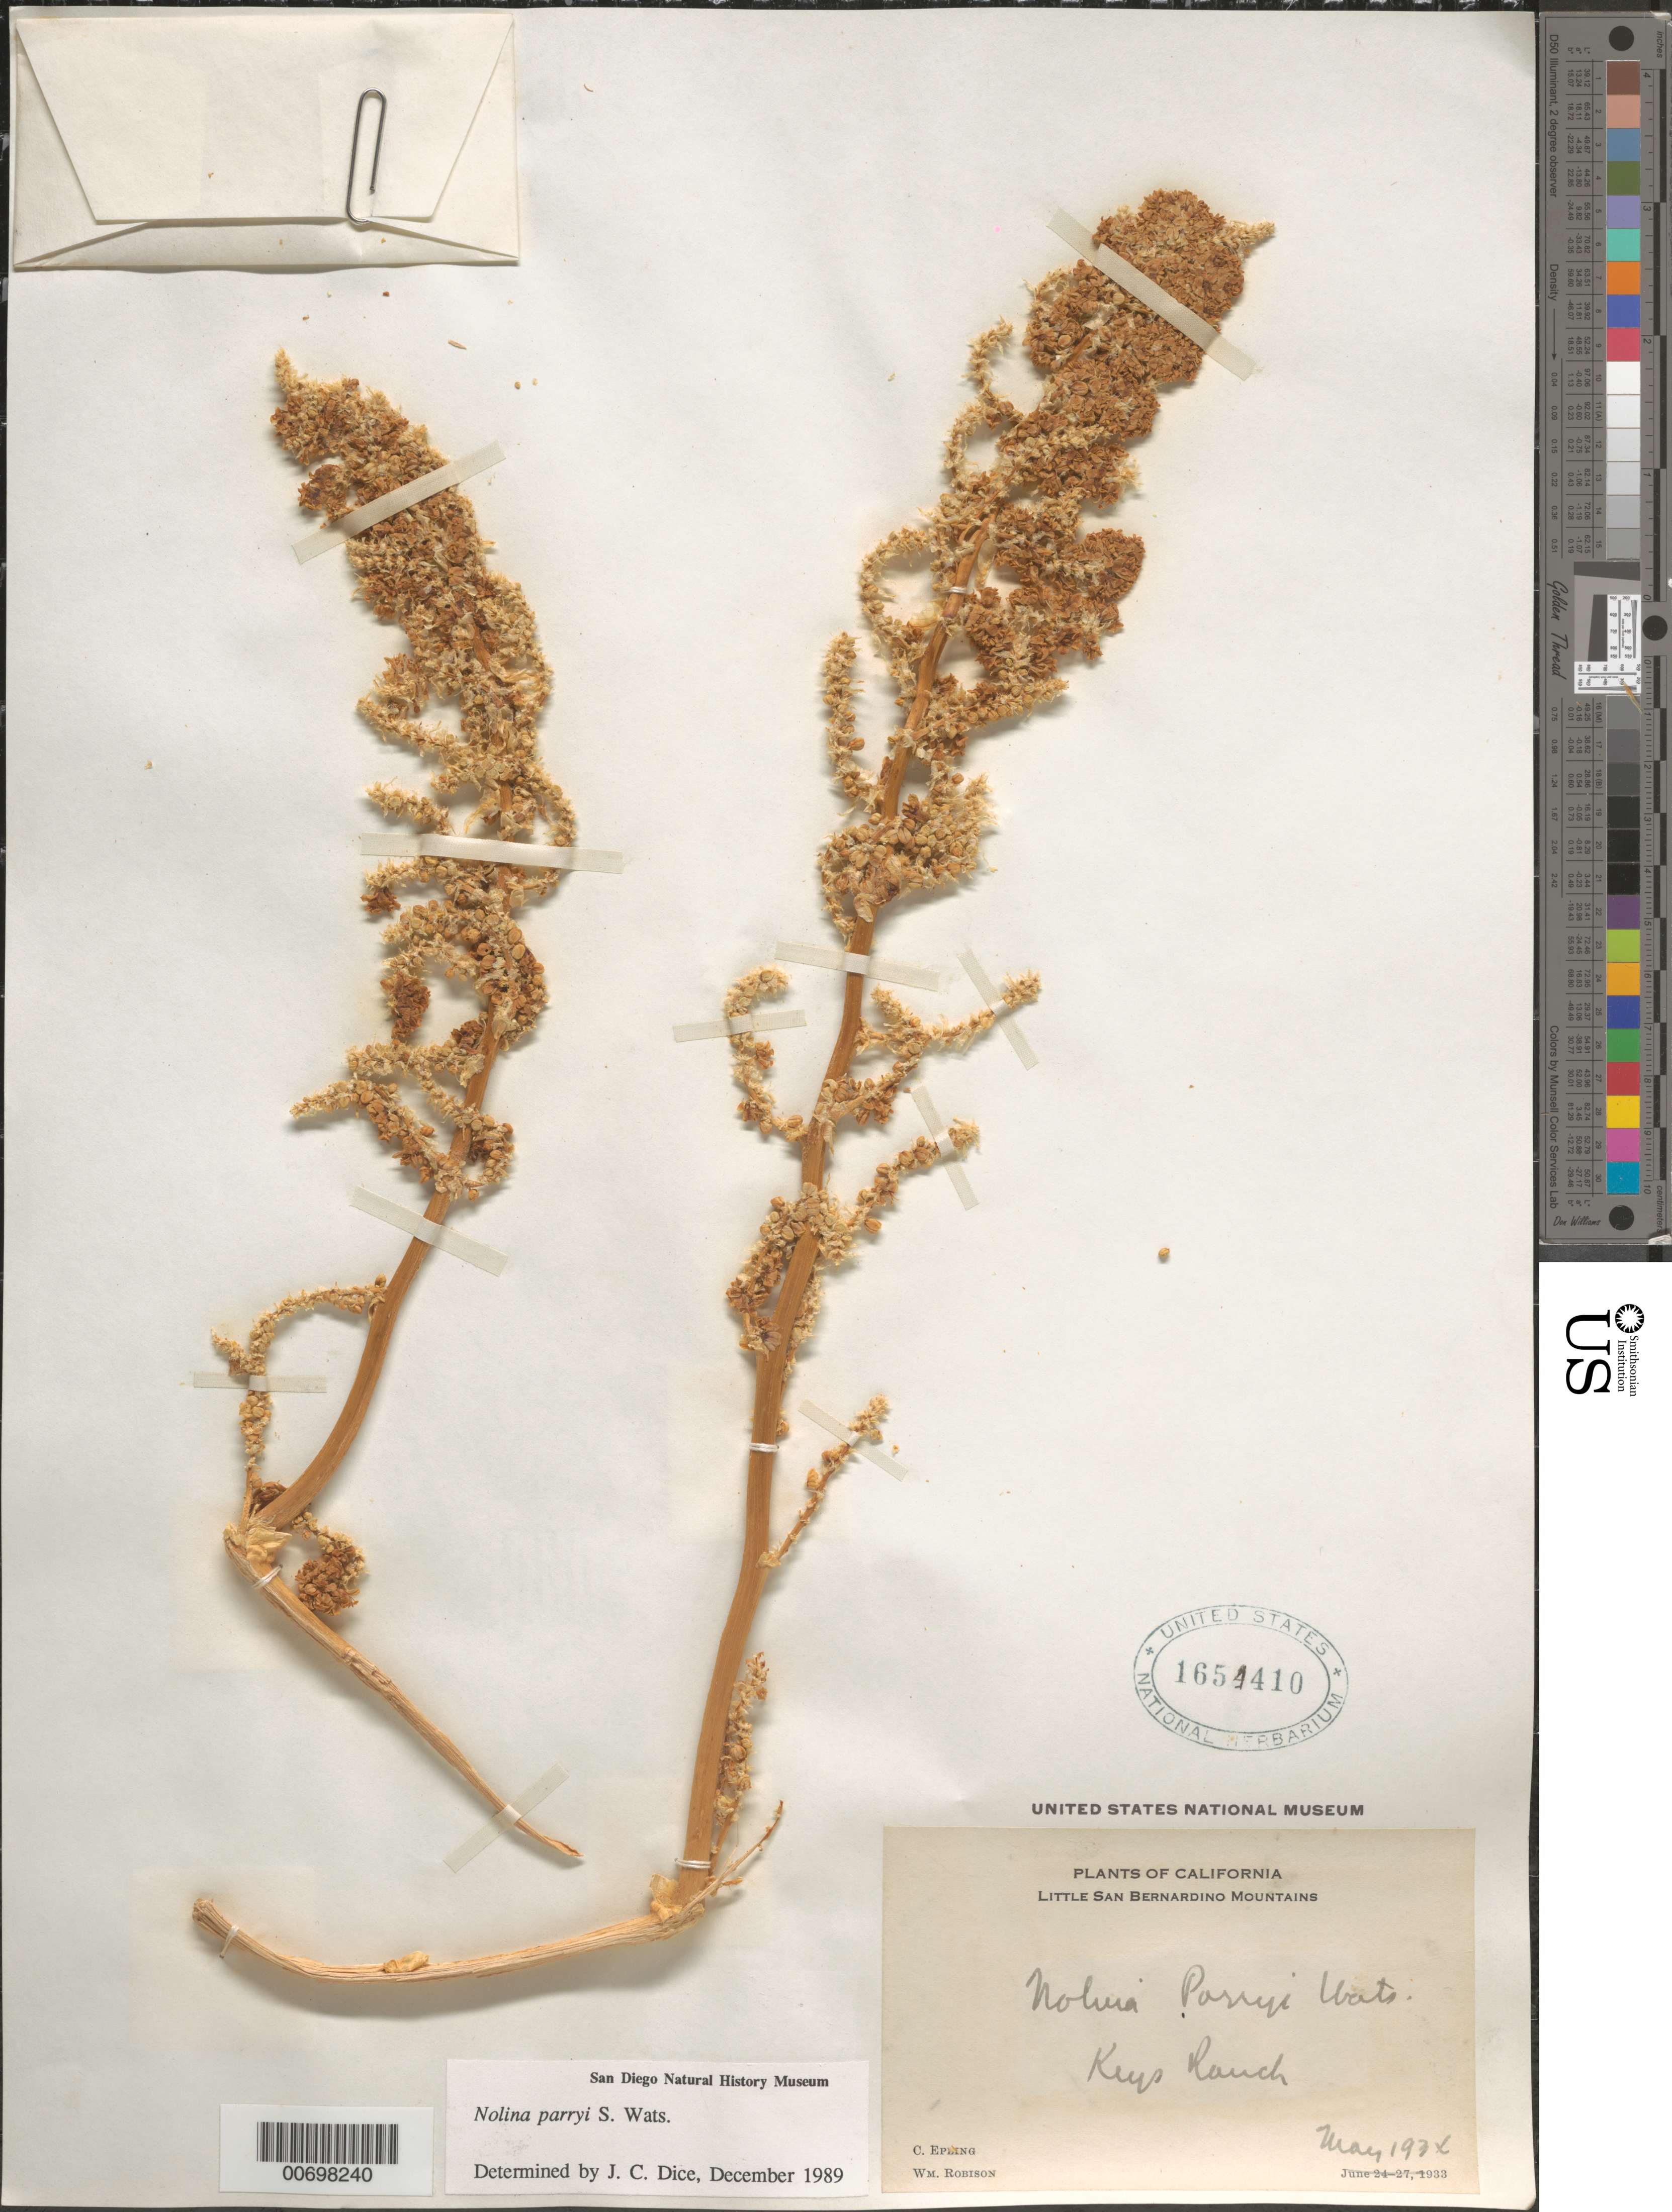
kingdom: Plantae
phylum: Tracheophyta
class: Liliopsida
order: Asparagales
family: Asparagaceae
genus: Nolina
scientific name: Nolina parryi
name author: S. Watson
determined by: Dice, J. C., (SD), San Diego Natrural History Museum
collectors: C. C. Epling & W. Robison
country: United States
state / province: California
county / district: San Bernardino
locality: Key's Ranch, Little San Bernardino Mts.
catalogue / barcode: US 1654410